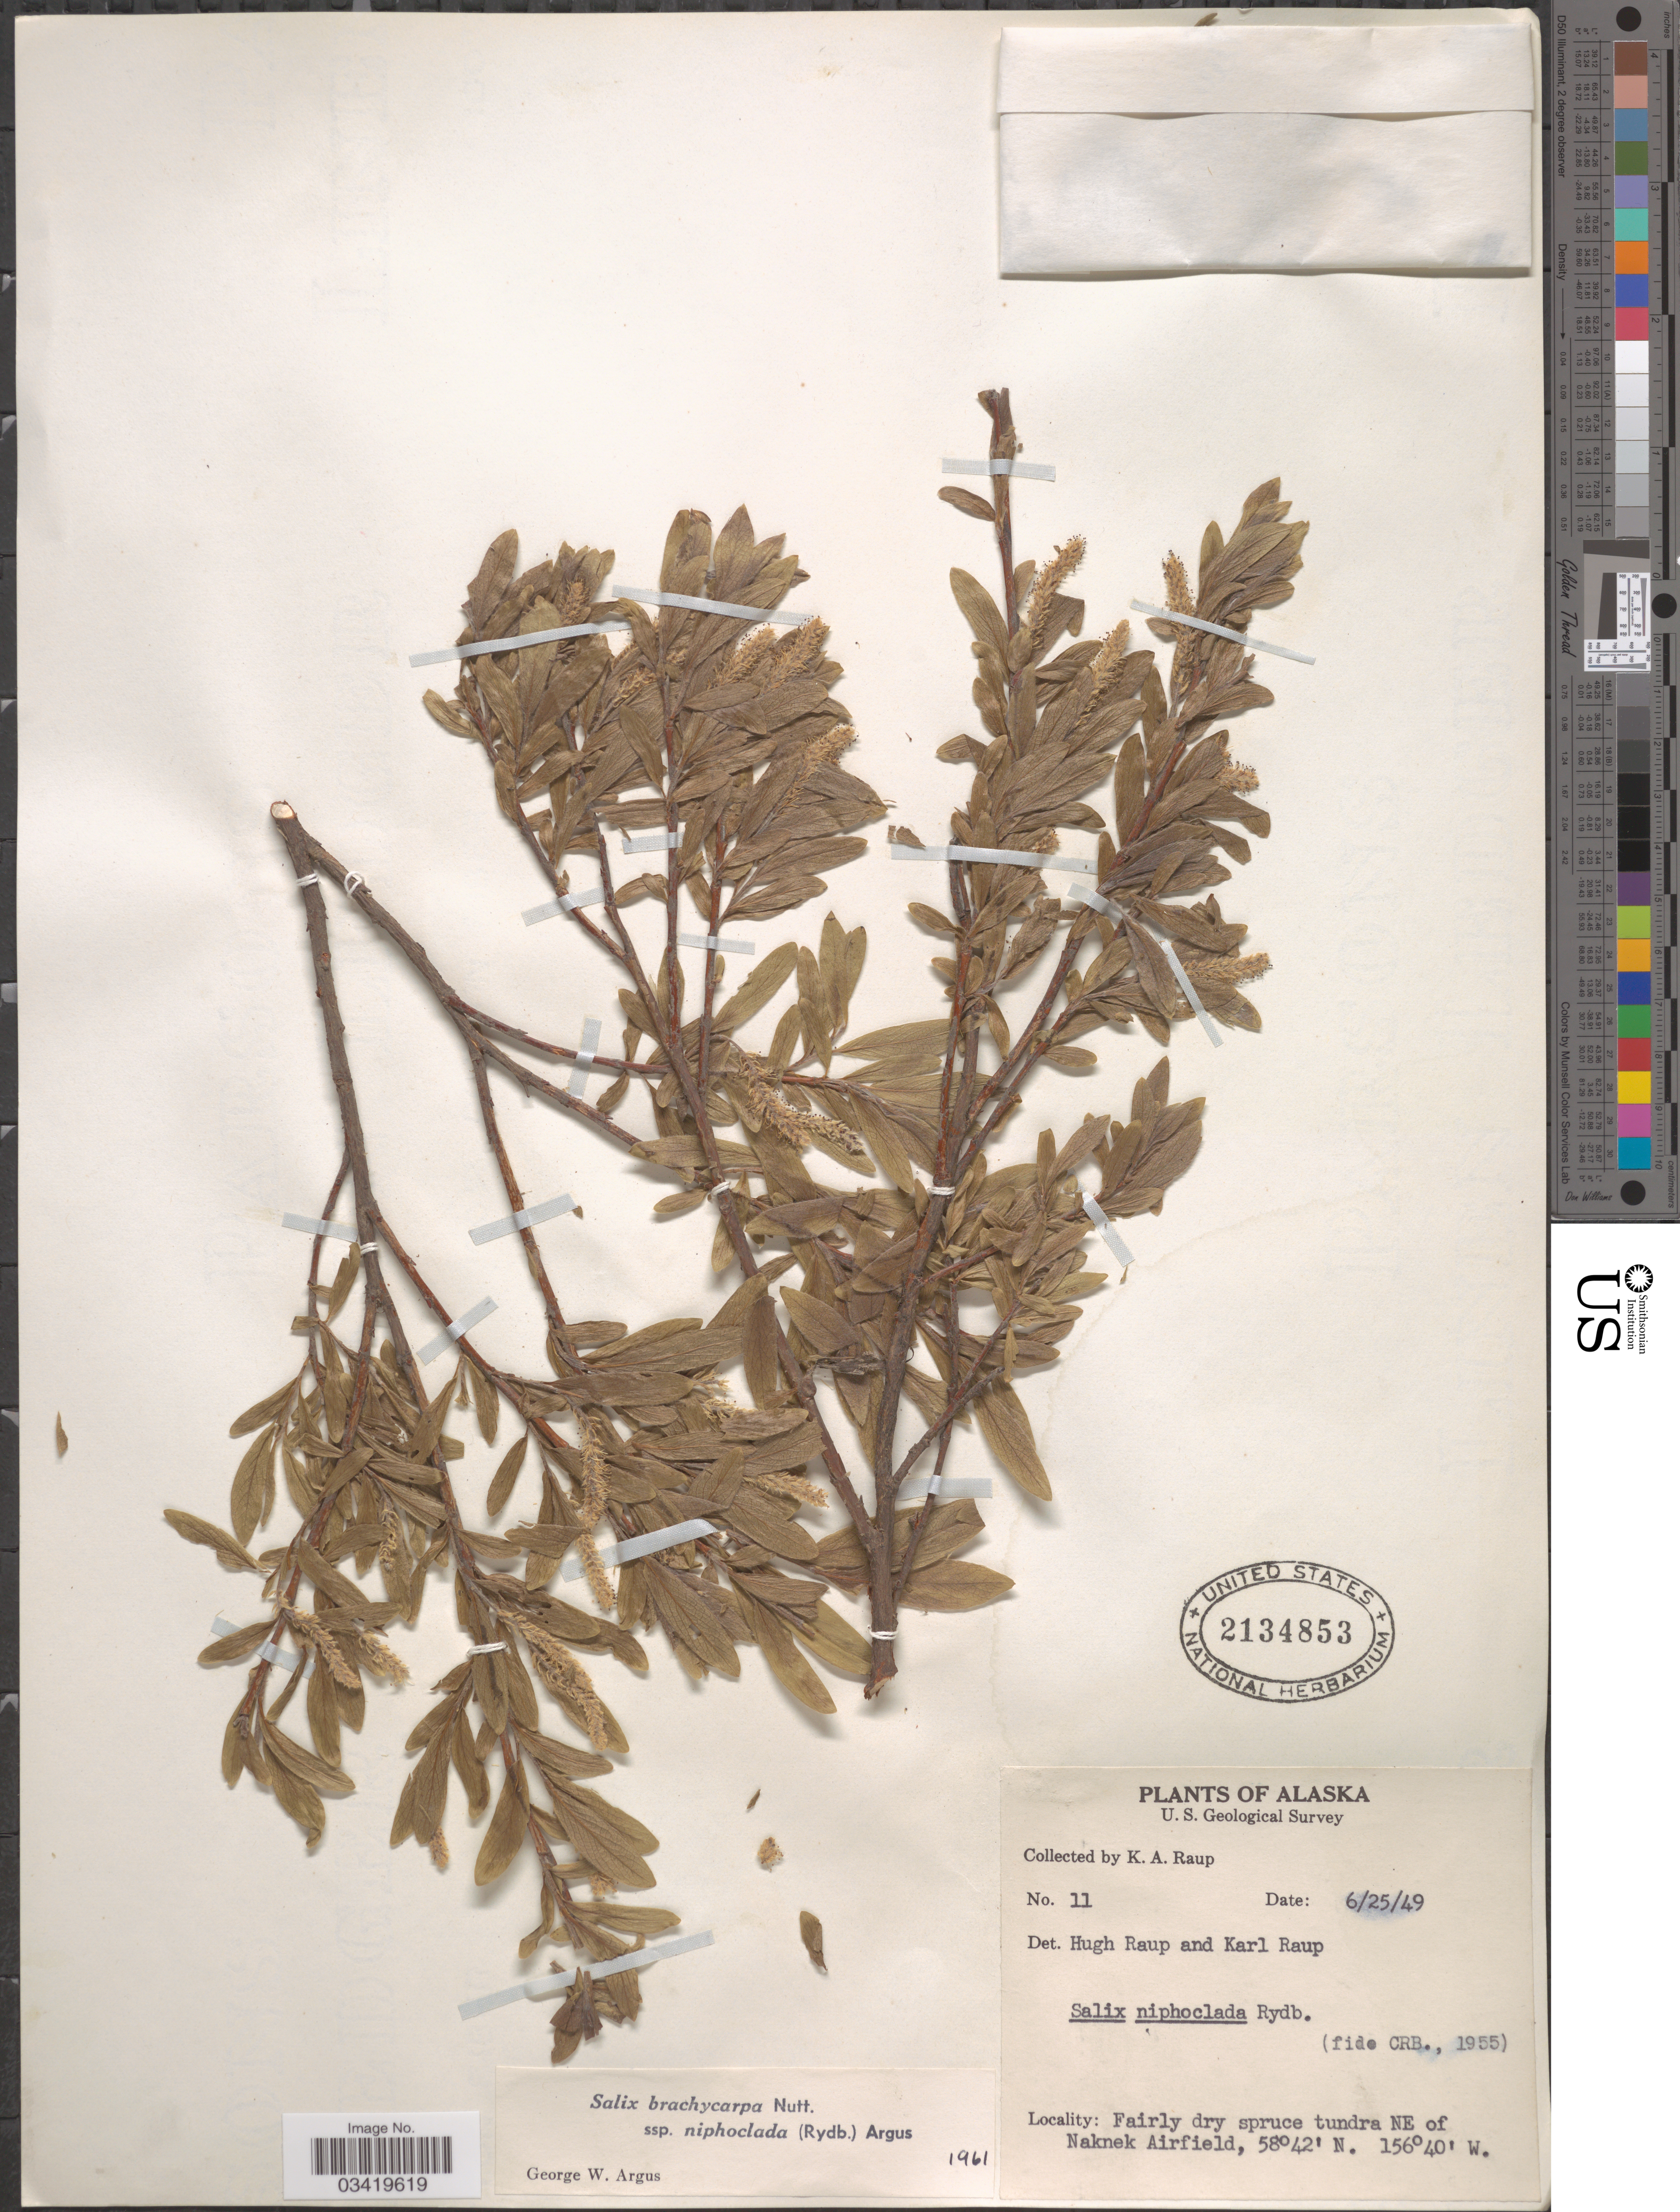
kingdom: Plantae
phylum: Tracheophyta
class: Magnoliopsida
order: Malpighiales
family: Salicaceae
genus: Salix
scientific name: Salix brachycarpa subsp. niphoclada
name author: (Rydb.) Argus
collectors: K. Raup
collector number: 11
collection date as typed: Transcribed d/m/y: 25/6/49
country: United States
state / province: Alaska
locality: NE of Naknek Airfield.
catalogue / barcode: US 2134853